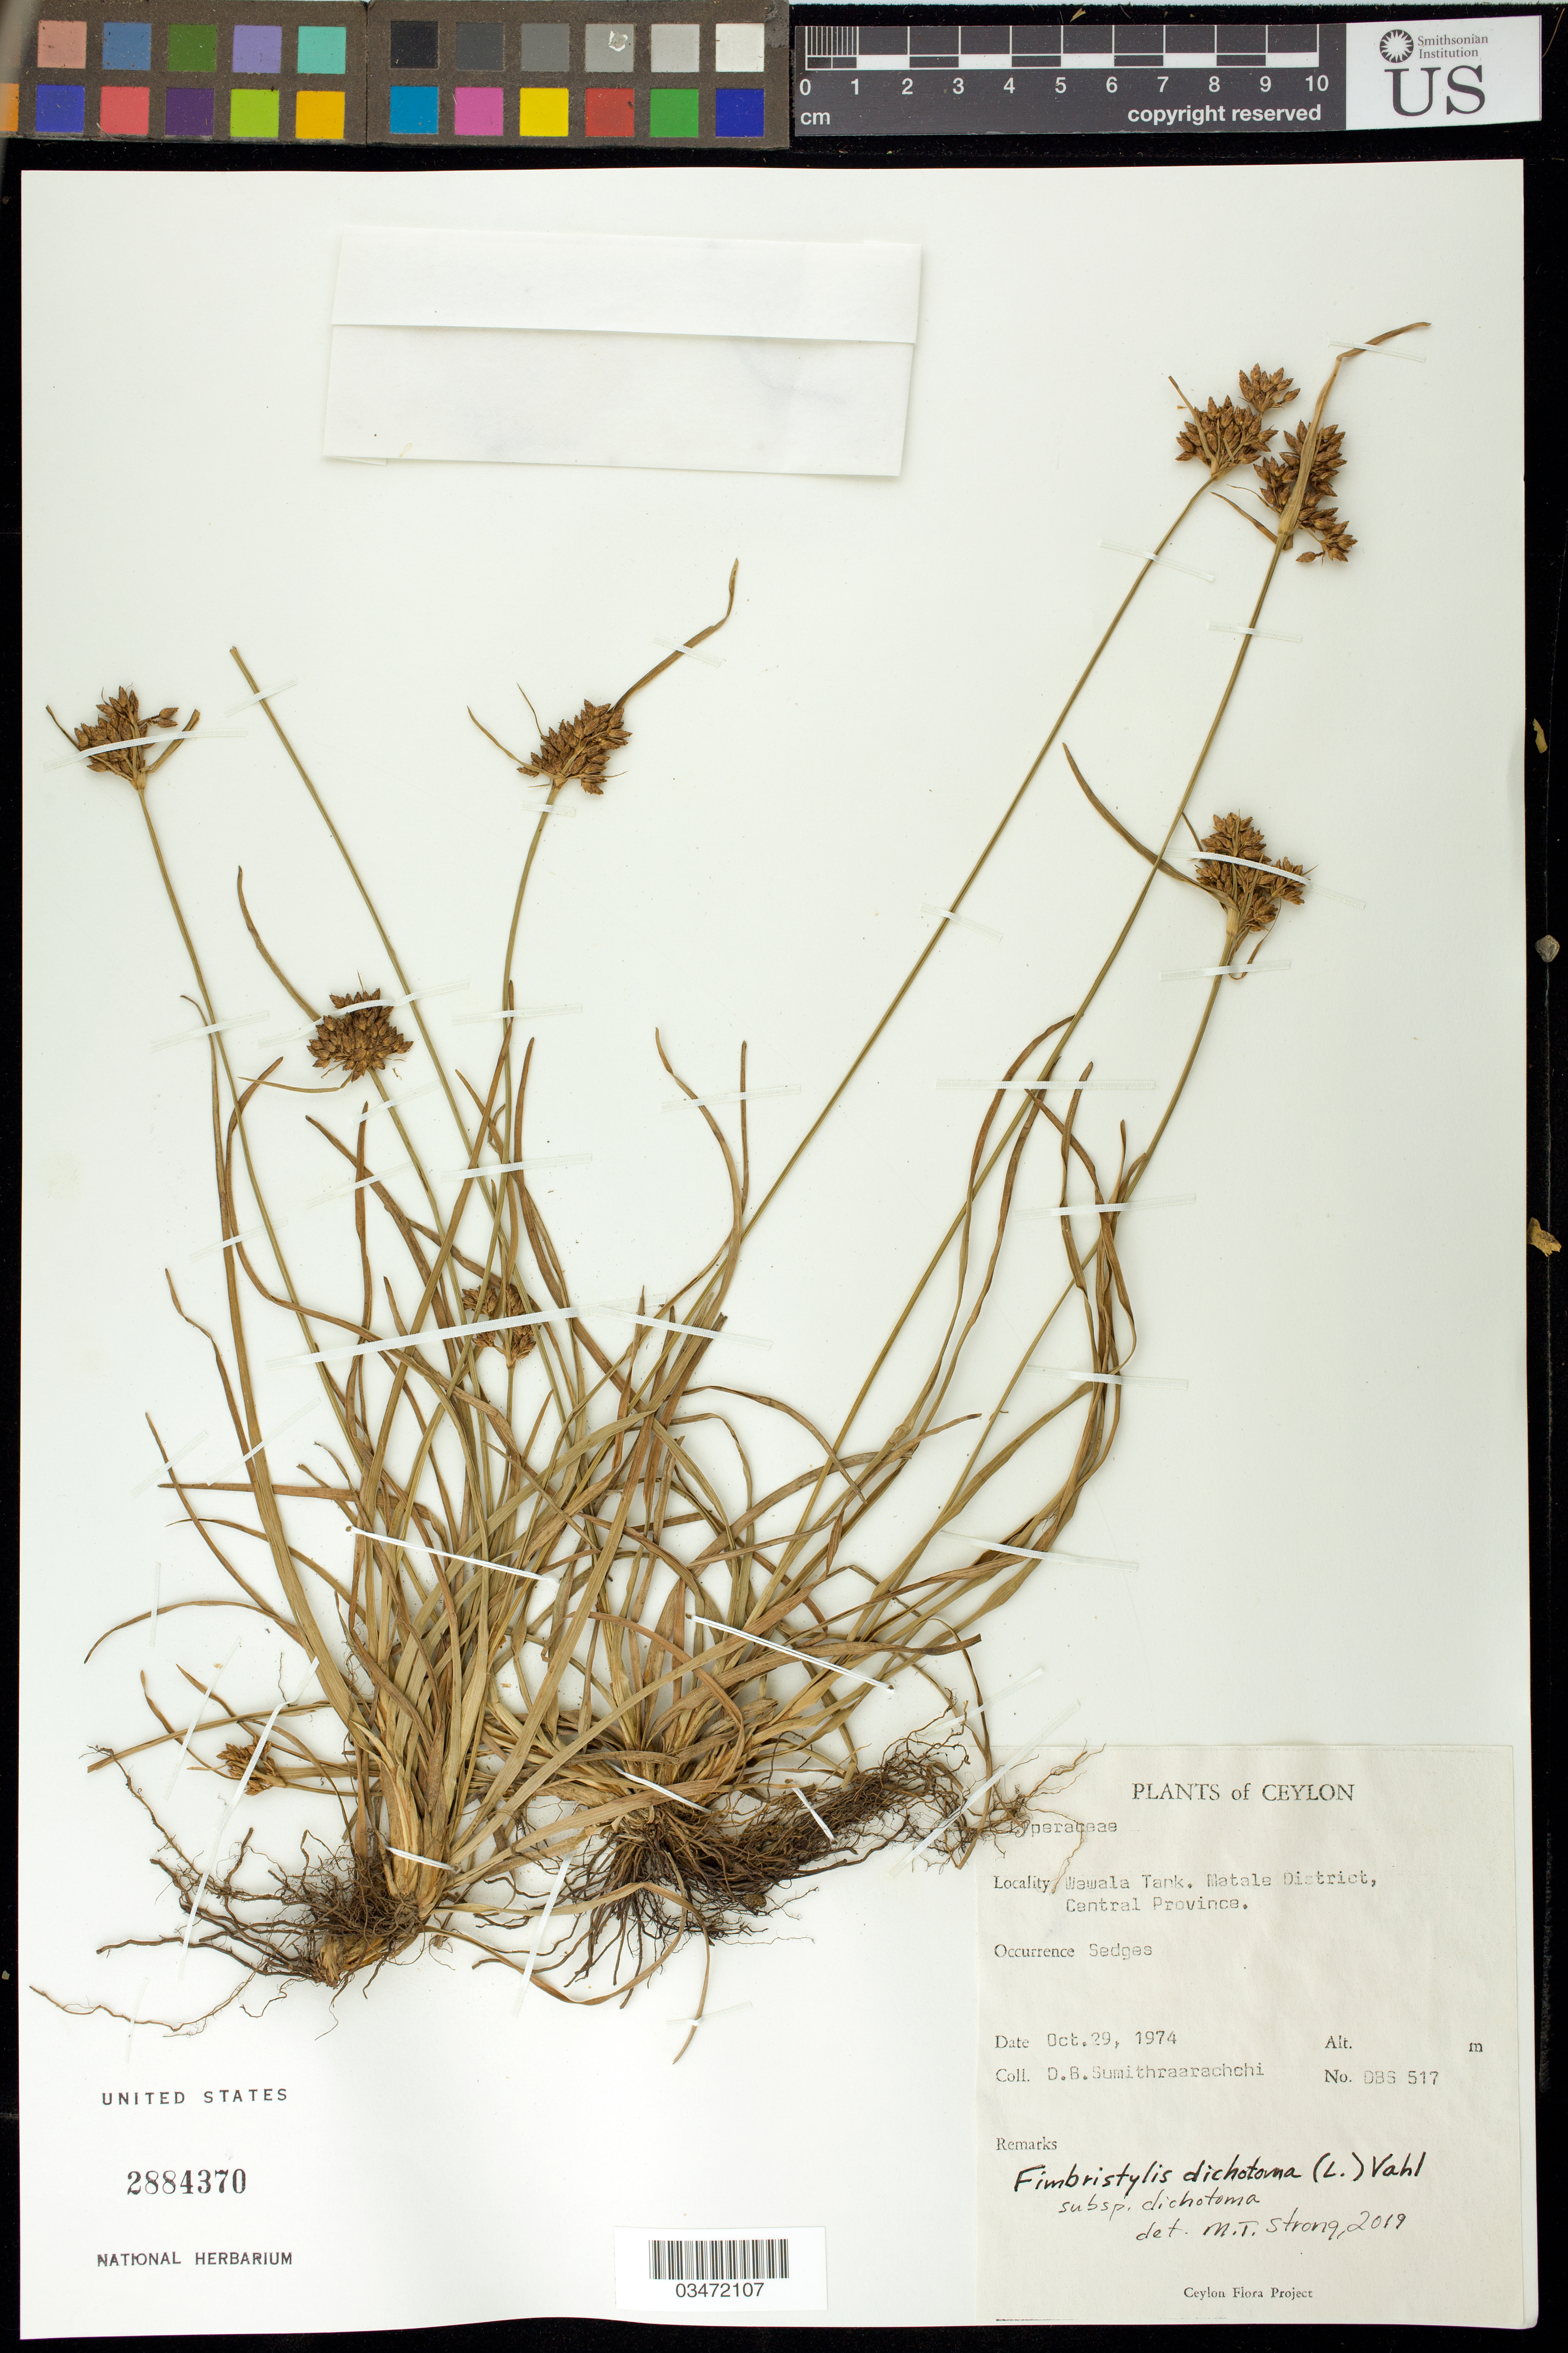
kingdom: Plantae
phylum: Tracheophyta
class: Liliopsida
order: Poales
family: Cyperaceae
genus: Fimbristylis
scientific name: Fimbristylis dichotoma subsp. dichotoma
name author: (L.) Vahl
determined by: Strong, M. T., (US), Smithsonian Institution - National Museum of Natural History (UNITED STATES)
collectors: D. B. Sumithraarachchi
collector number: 517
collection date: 1974-10-29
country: Sri Lanka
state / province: Central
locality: Metale District, Wawala Tank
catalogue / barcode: US 2884370